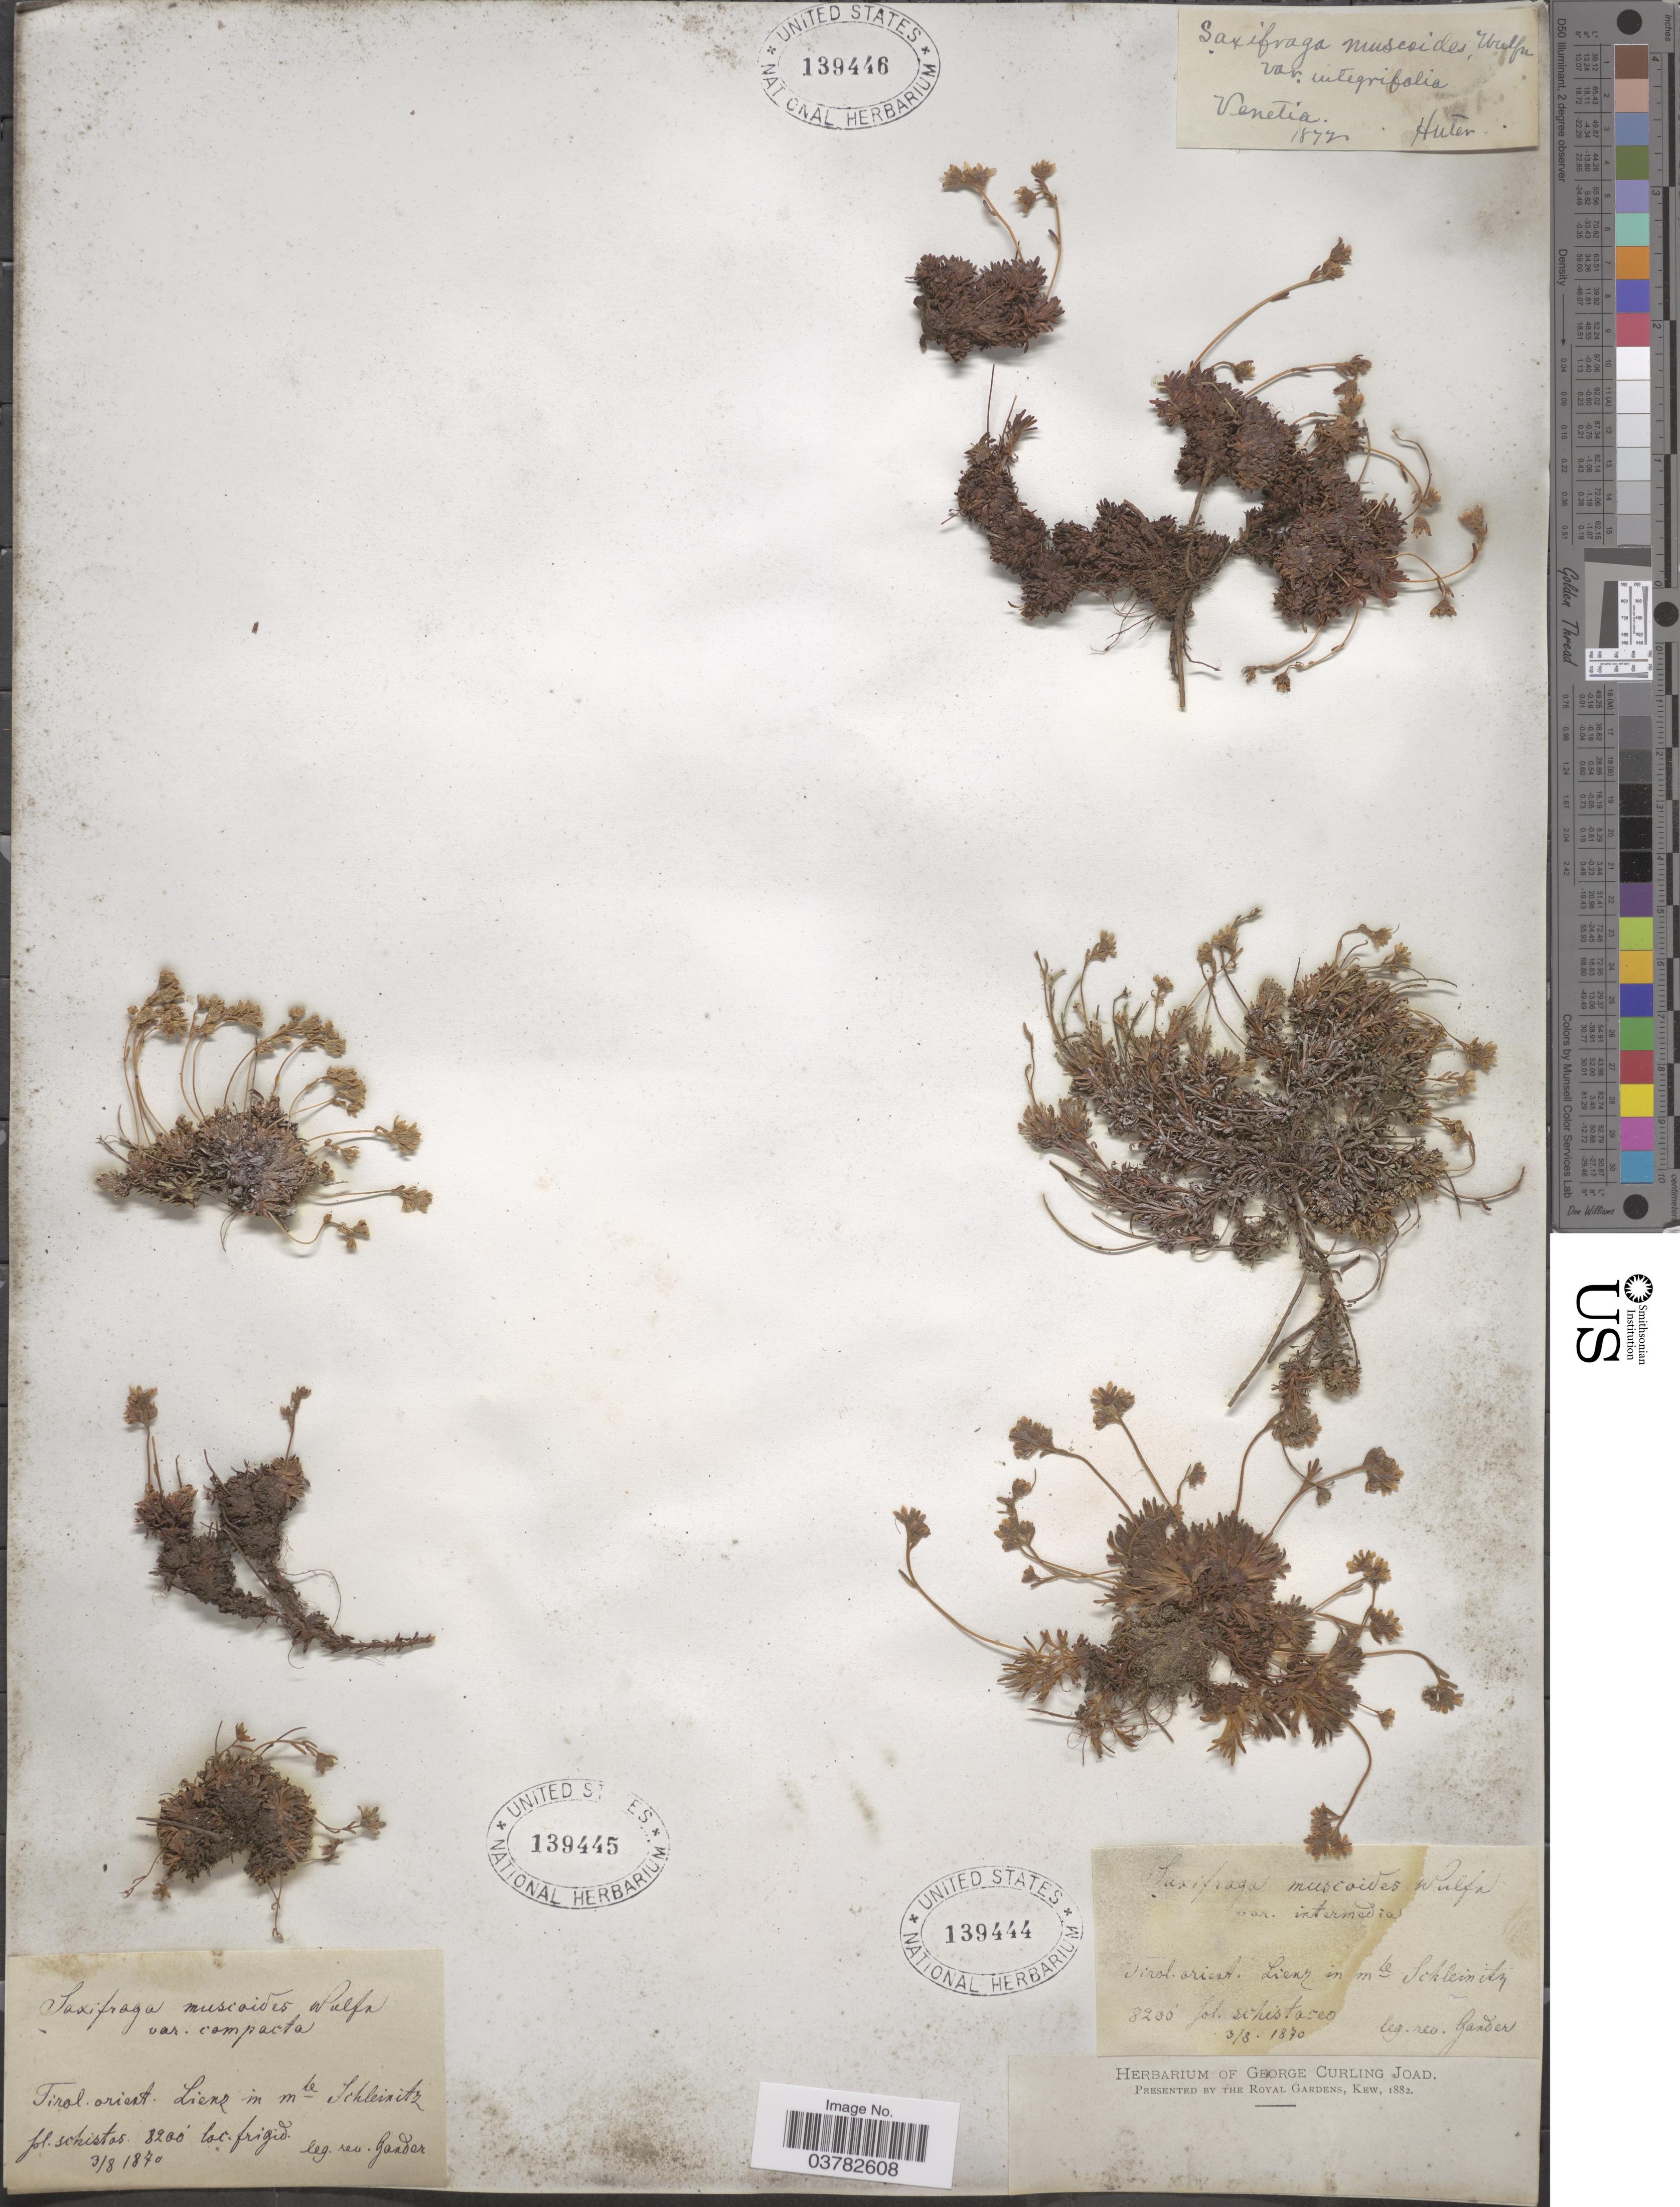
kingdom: Plantae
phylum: Tracheophyta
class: Magnoliopsida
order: Saxifragales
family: Saxifragaceae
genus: Saxifraga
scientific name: Saxifraga muscoides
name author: All.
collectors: Gander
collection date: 1870-08-03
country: Austria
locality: Tirol. orient. Lienz in mte. Schleinitz.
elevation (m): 2499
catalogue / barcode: US 139445